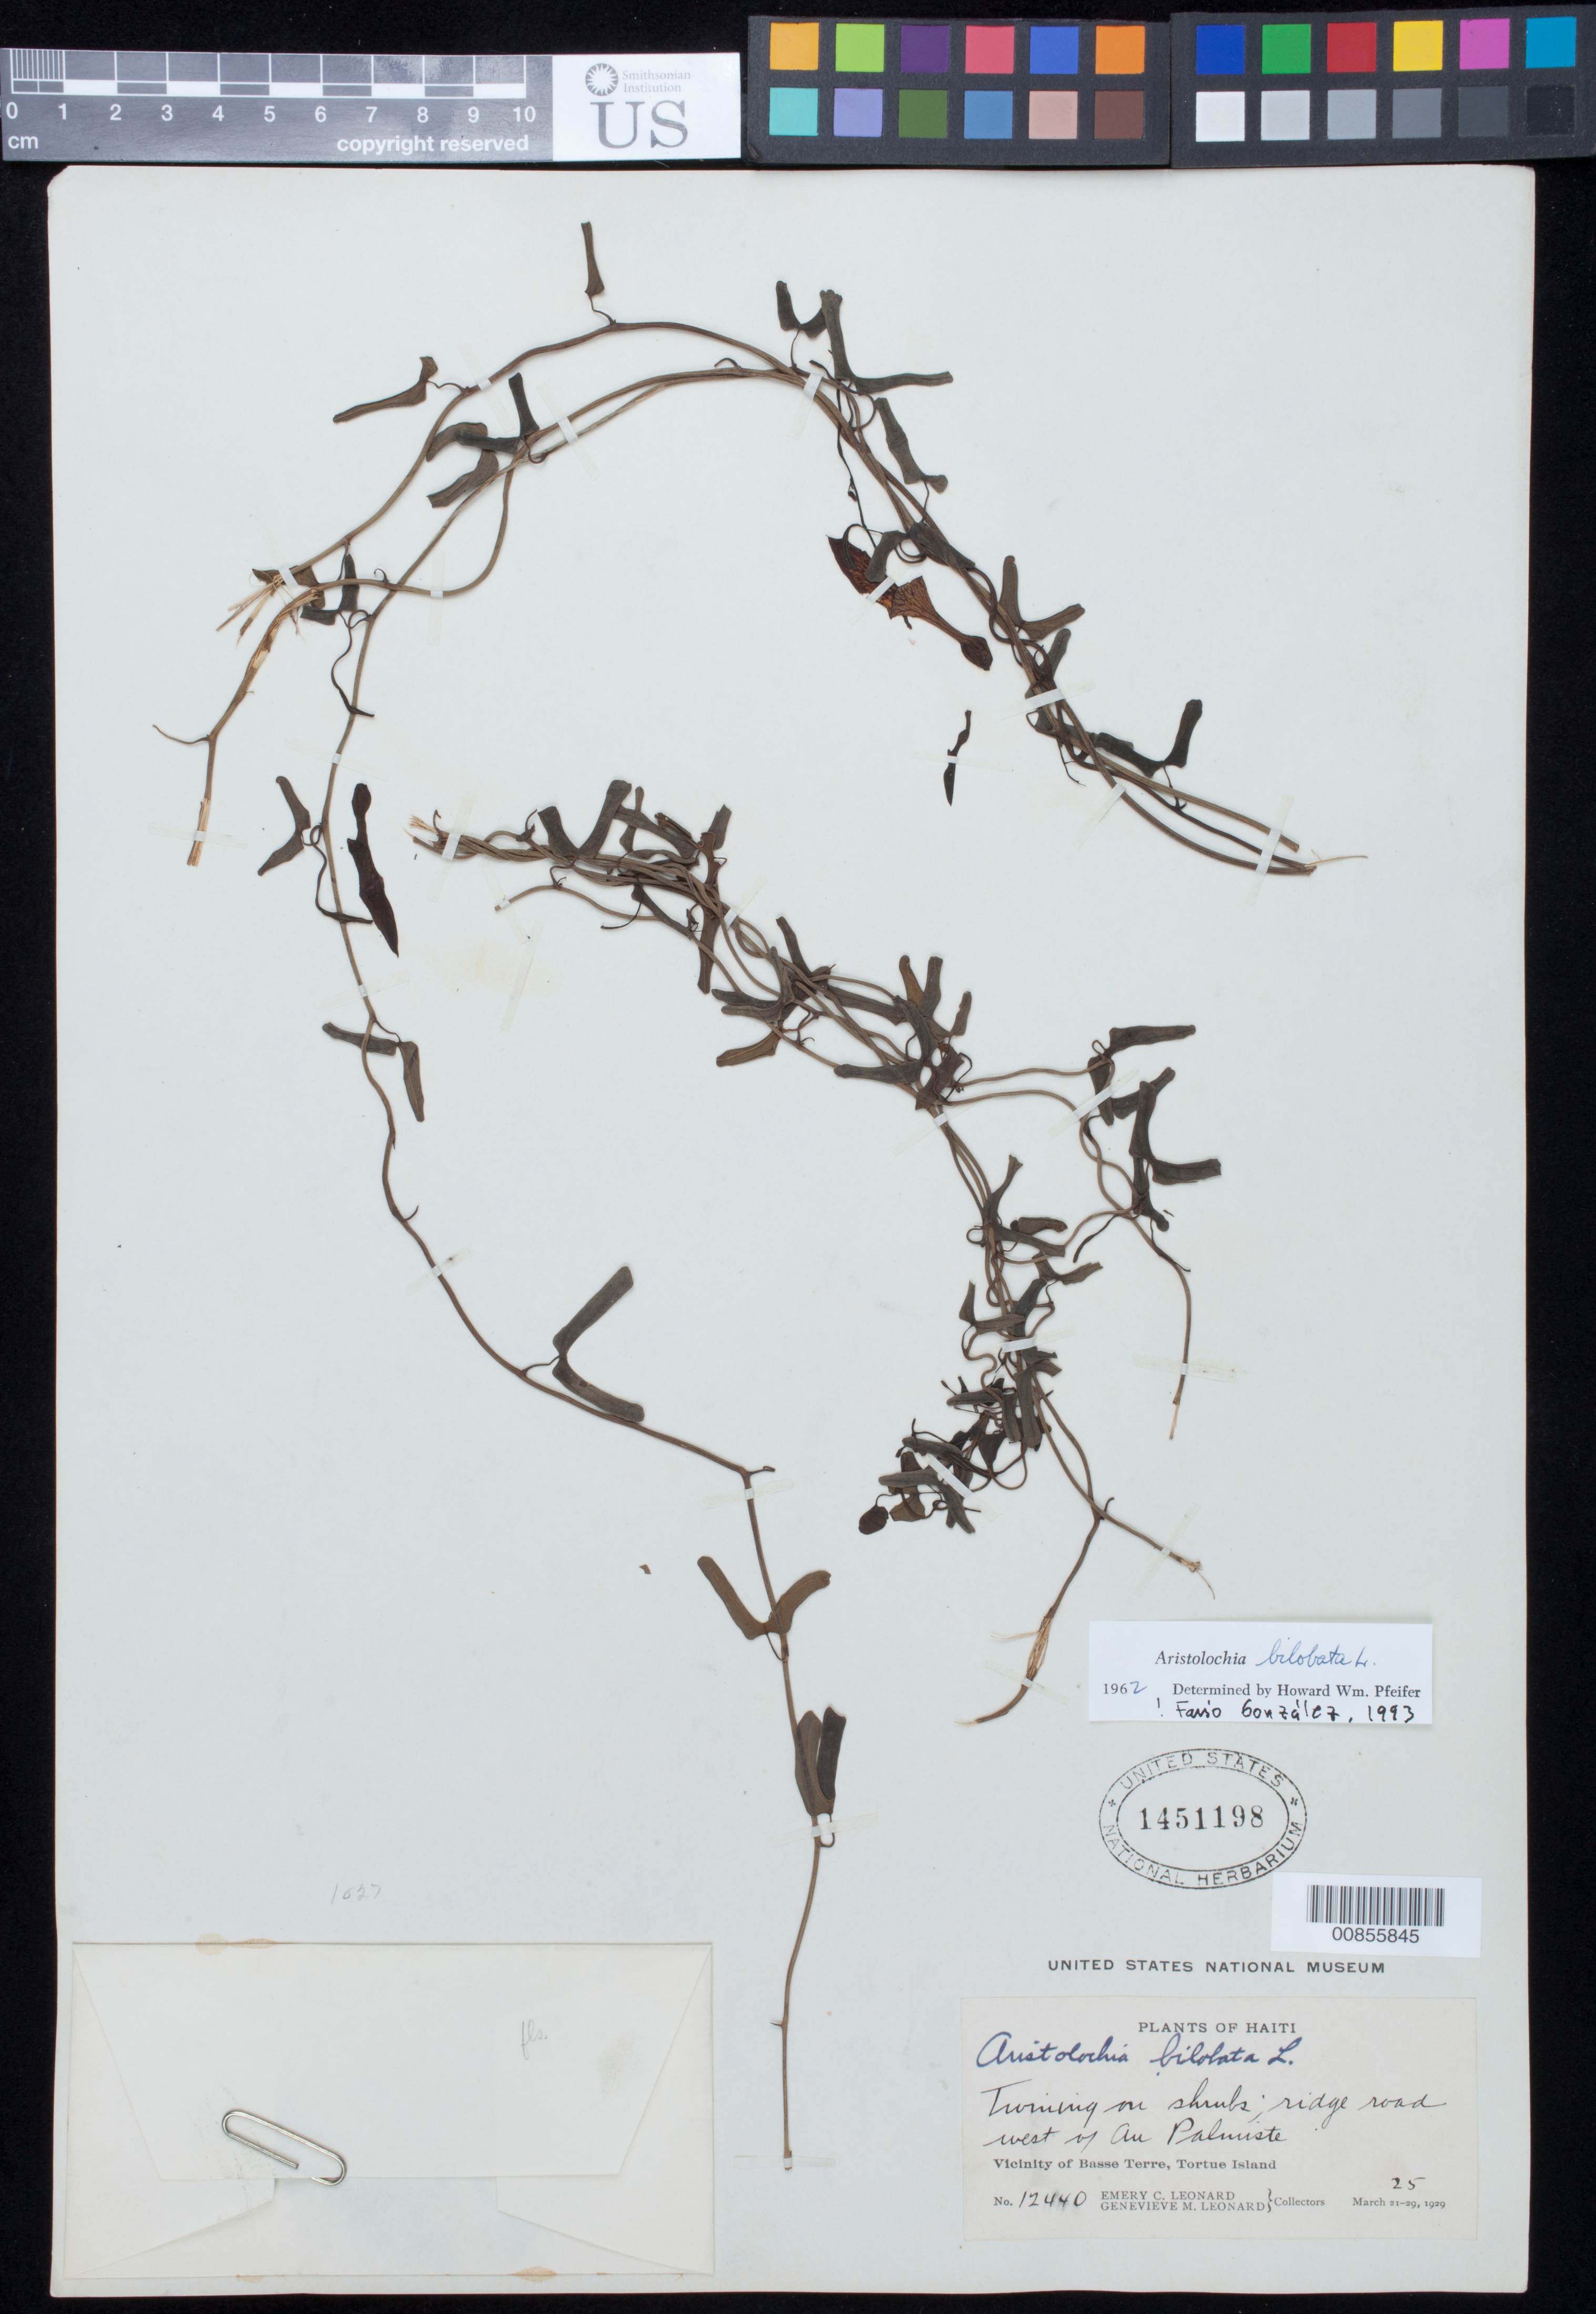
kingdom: Plantae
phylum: Tracheophyta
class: Magnoliopsida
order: Piperales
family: Aristolochiaceae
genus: Aristolochia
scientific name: Aristolochia sp.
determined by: Fernandez, E.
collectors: E. C. Leonard & G. M. Leonard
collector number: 12440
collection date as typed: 25 Mar 1929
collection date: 1929-03-25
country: Haiti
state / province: Nord-Óuest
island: Île de la Tortue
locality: Vicinity of Basse Terre, Tortue Island. Ridge road west of Au Palmiste.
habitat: Twining on shrubs.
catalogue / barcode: US 1451198